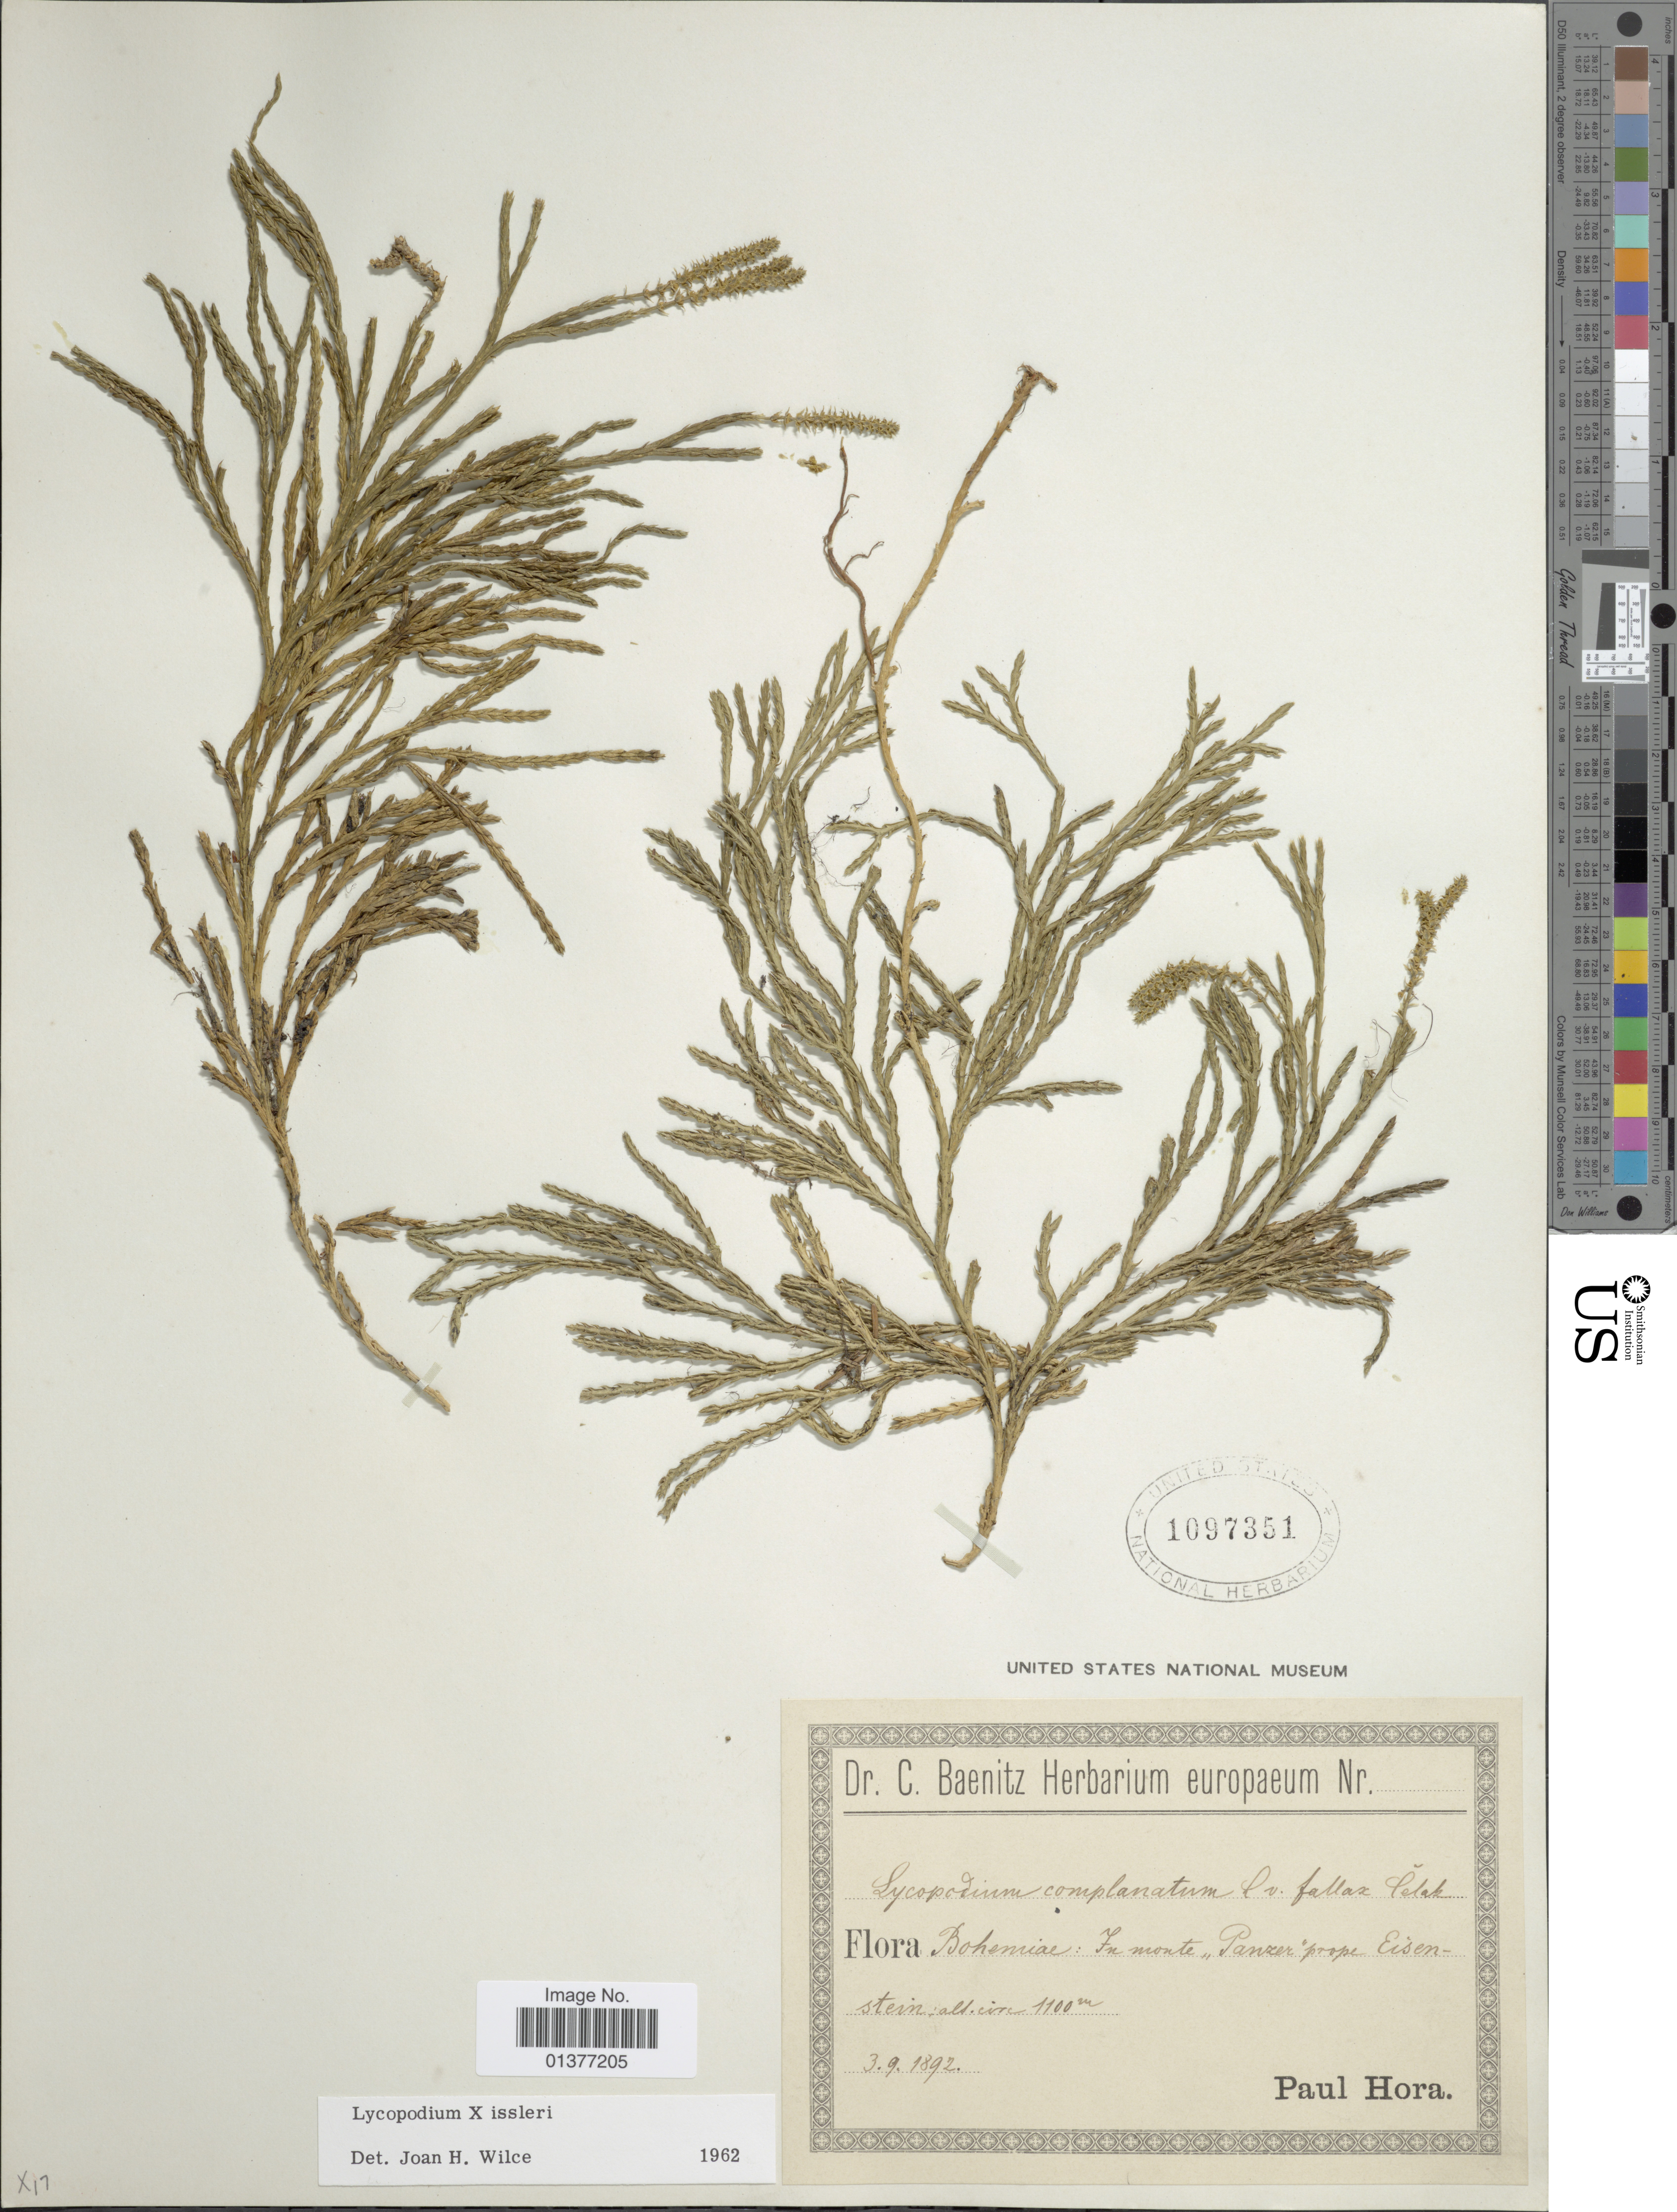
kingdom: Plantae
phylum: Tracheophyta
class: Lycopodiopsida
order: Lycopodiales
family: Lycopodiaceae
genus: Diphasiastrum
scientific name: Diphasiastrum issleri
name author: (Rouy) Holub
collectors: P. Hora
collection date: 1892-09-03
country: Czechia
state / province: Plzen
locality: Flora Bohemiae, in monte Panzer prope Eisenstein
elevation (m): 1100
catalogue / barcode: US 1097351